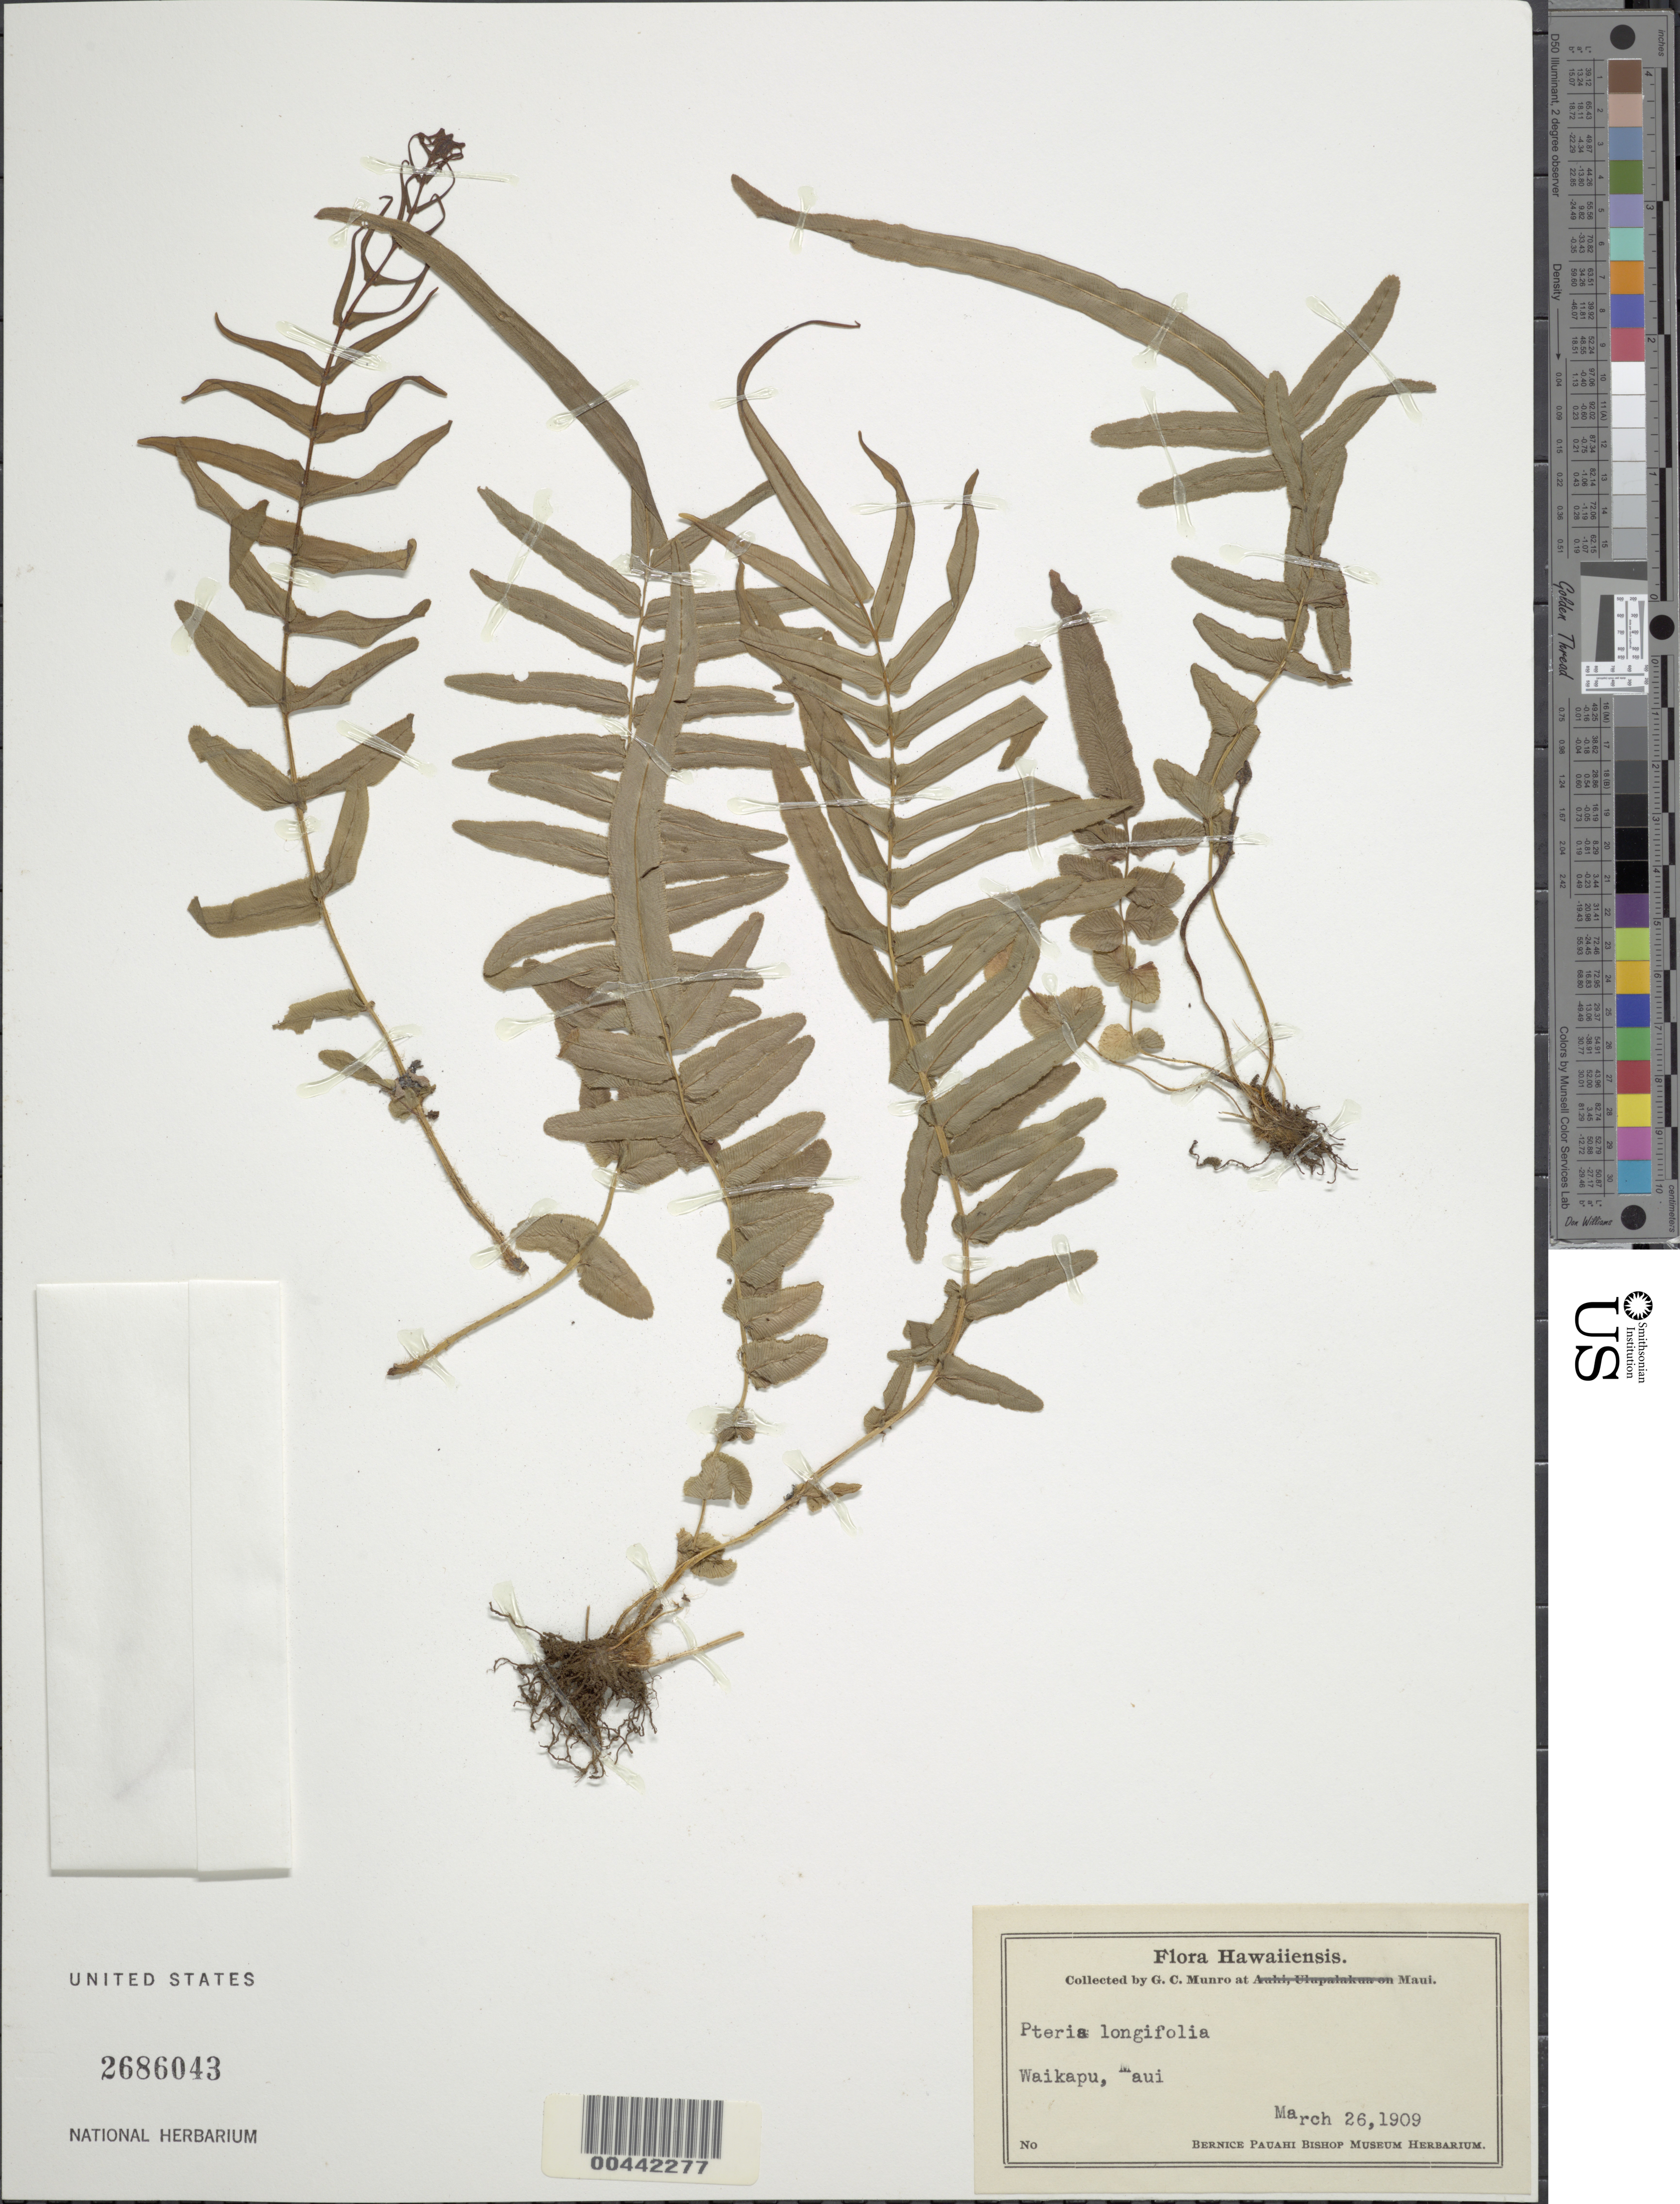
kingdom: Plantae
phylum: Tracheophyta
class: Polypodiopsida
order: Polypodiales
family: Pteridaceae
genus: Pteris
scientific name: Pteris longifolia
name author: L.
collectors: G. C. Munro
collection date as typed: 26 Mar 1909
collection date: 1909-03-26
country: United States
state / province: Hawaii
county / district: Maui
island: Maui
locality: Waikapu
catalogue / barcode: US 2686043